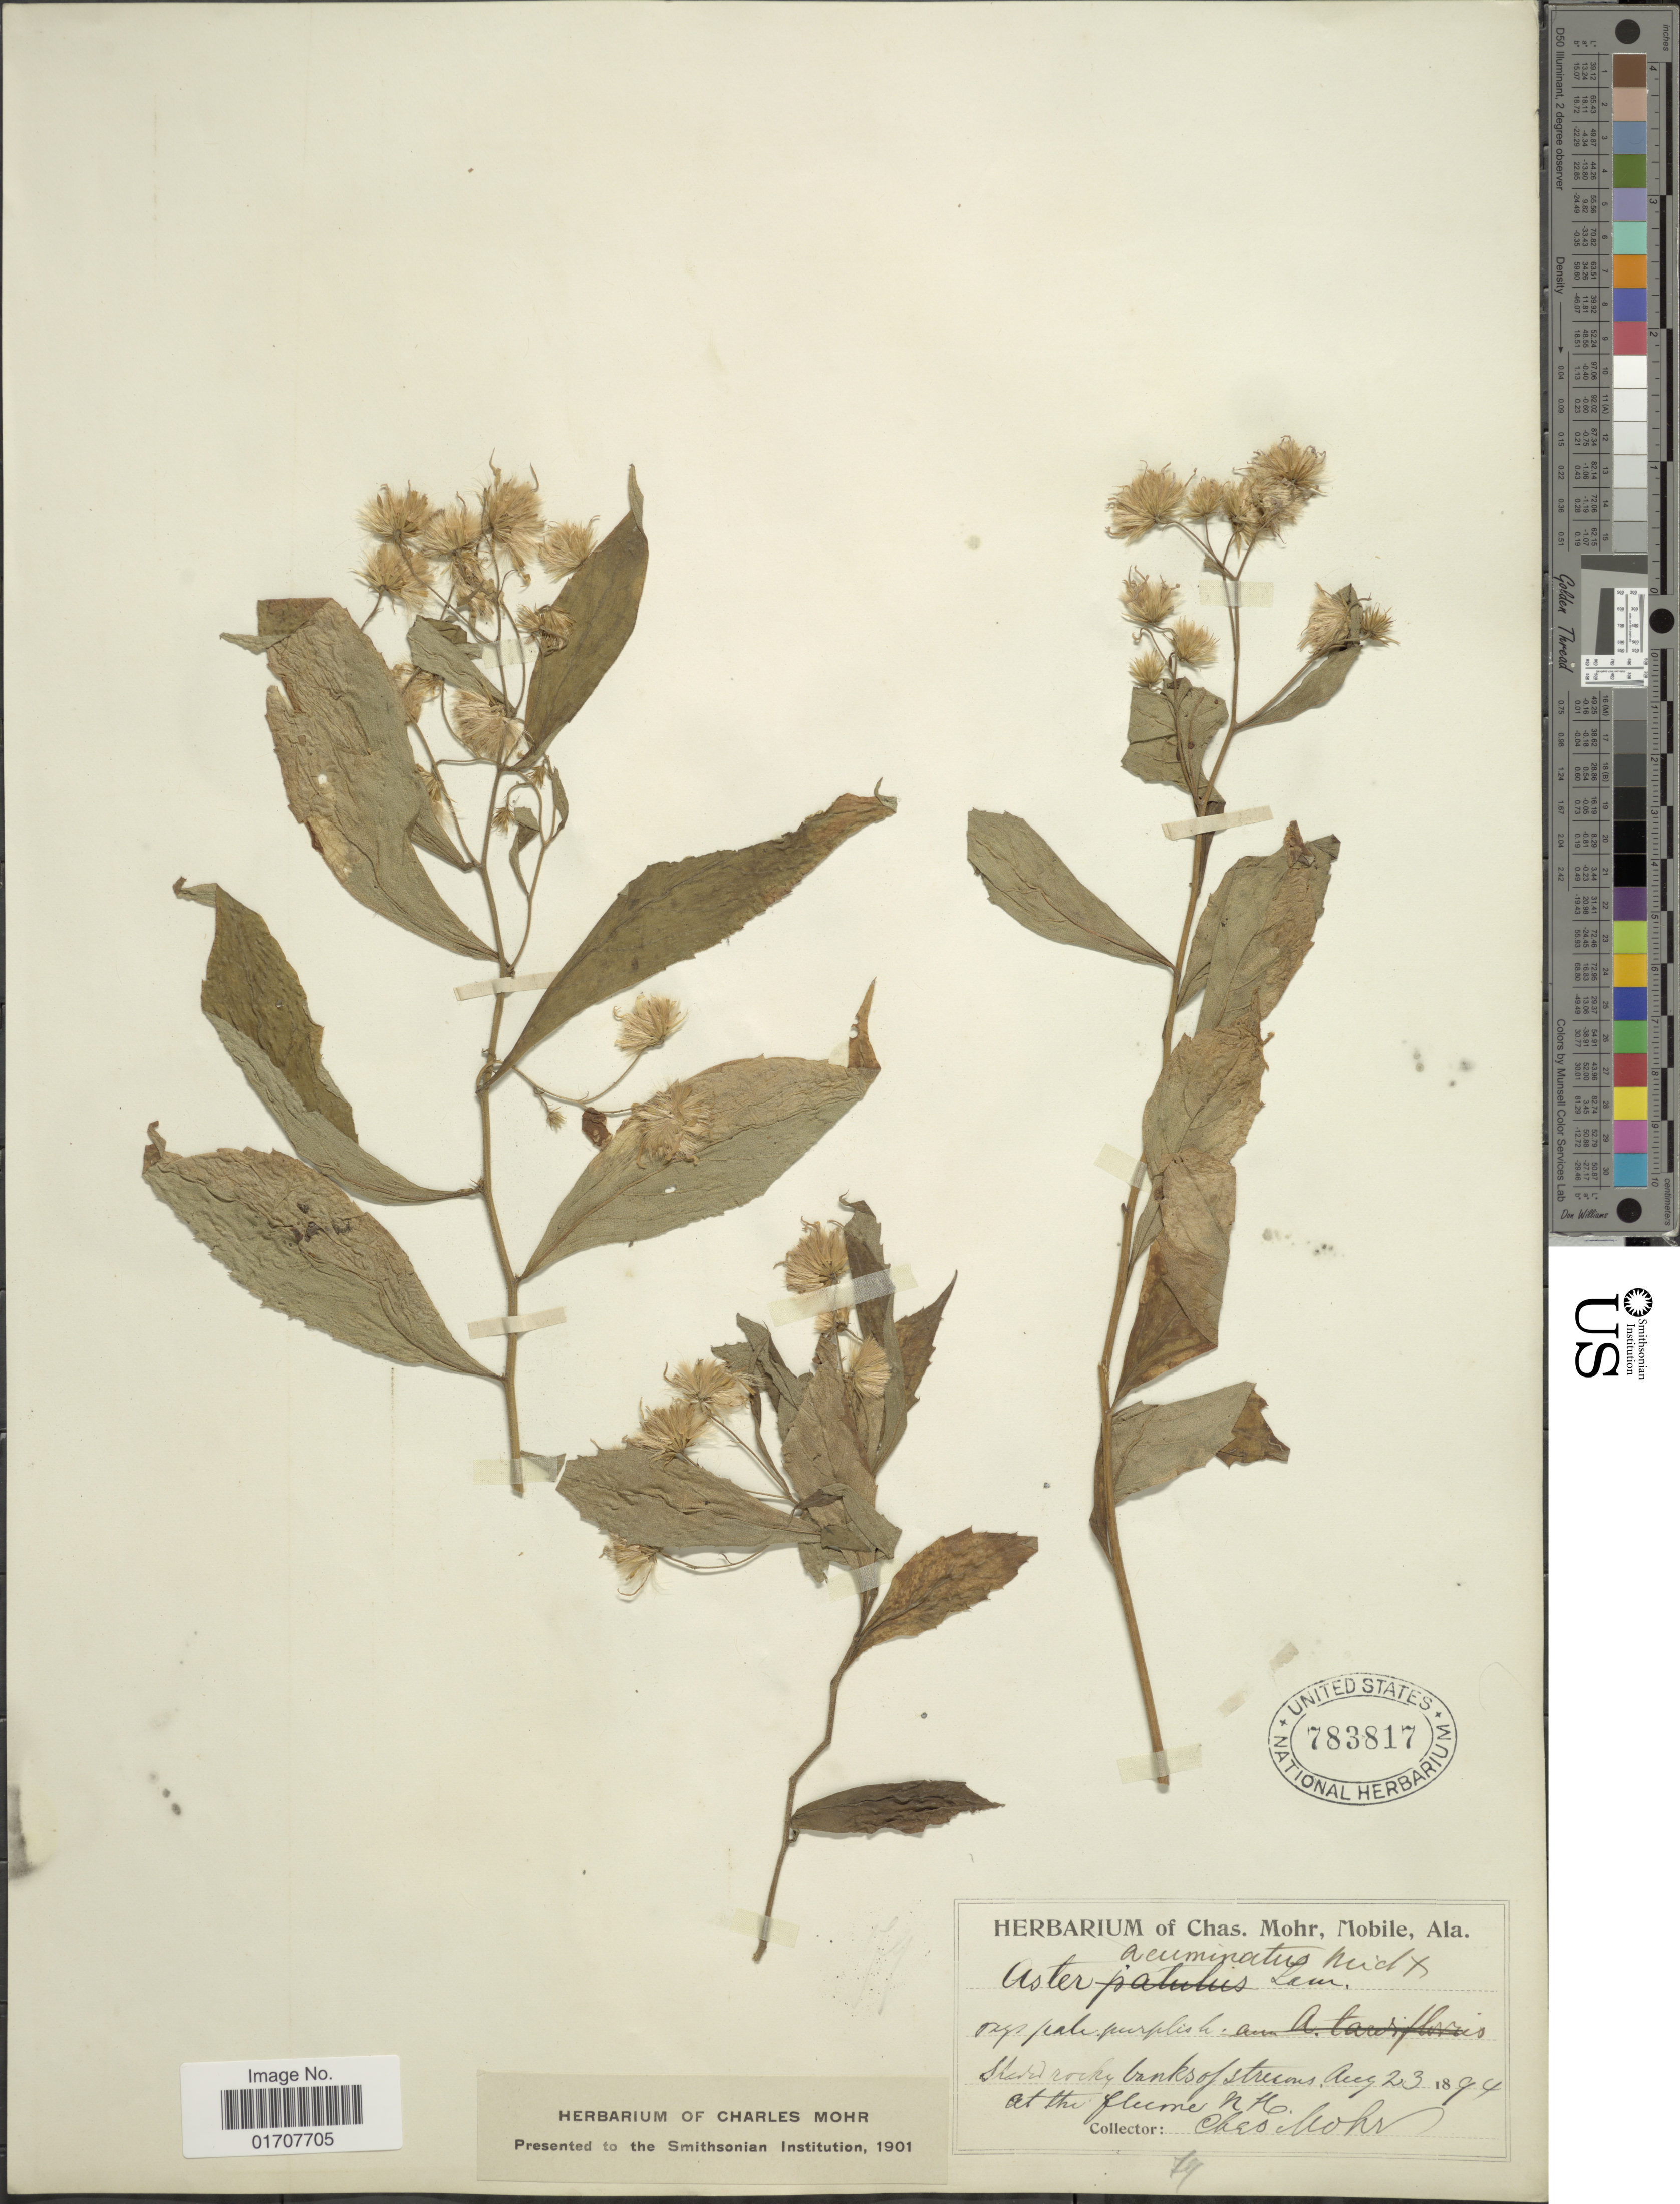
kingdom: Plantae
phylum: Tracheophyta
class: Magnoliopsida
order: Asterales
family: Asteraceae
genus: Oclemena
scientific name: Oclemena acuminata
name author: (Michx.) Greene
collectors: Mohr, C. T. (herbarium)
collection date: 1894-08-23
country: United States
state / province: New Hampshire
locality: Shaded rocky banks of stream, at the flume N.H.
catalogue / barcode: US 783817